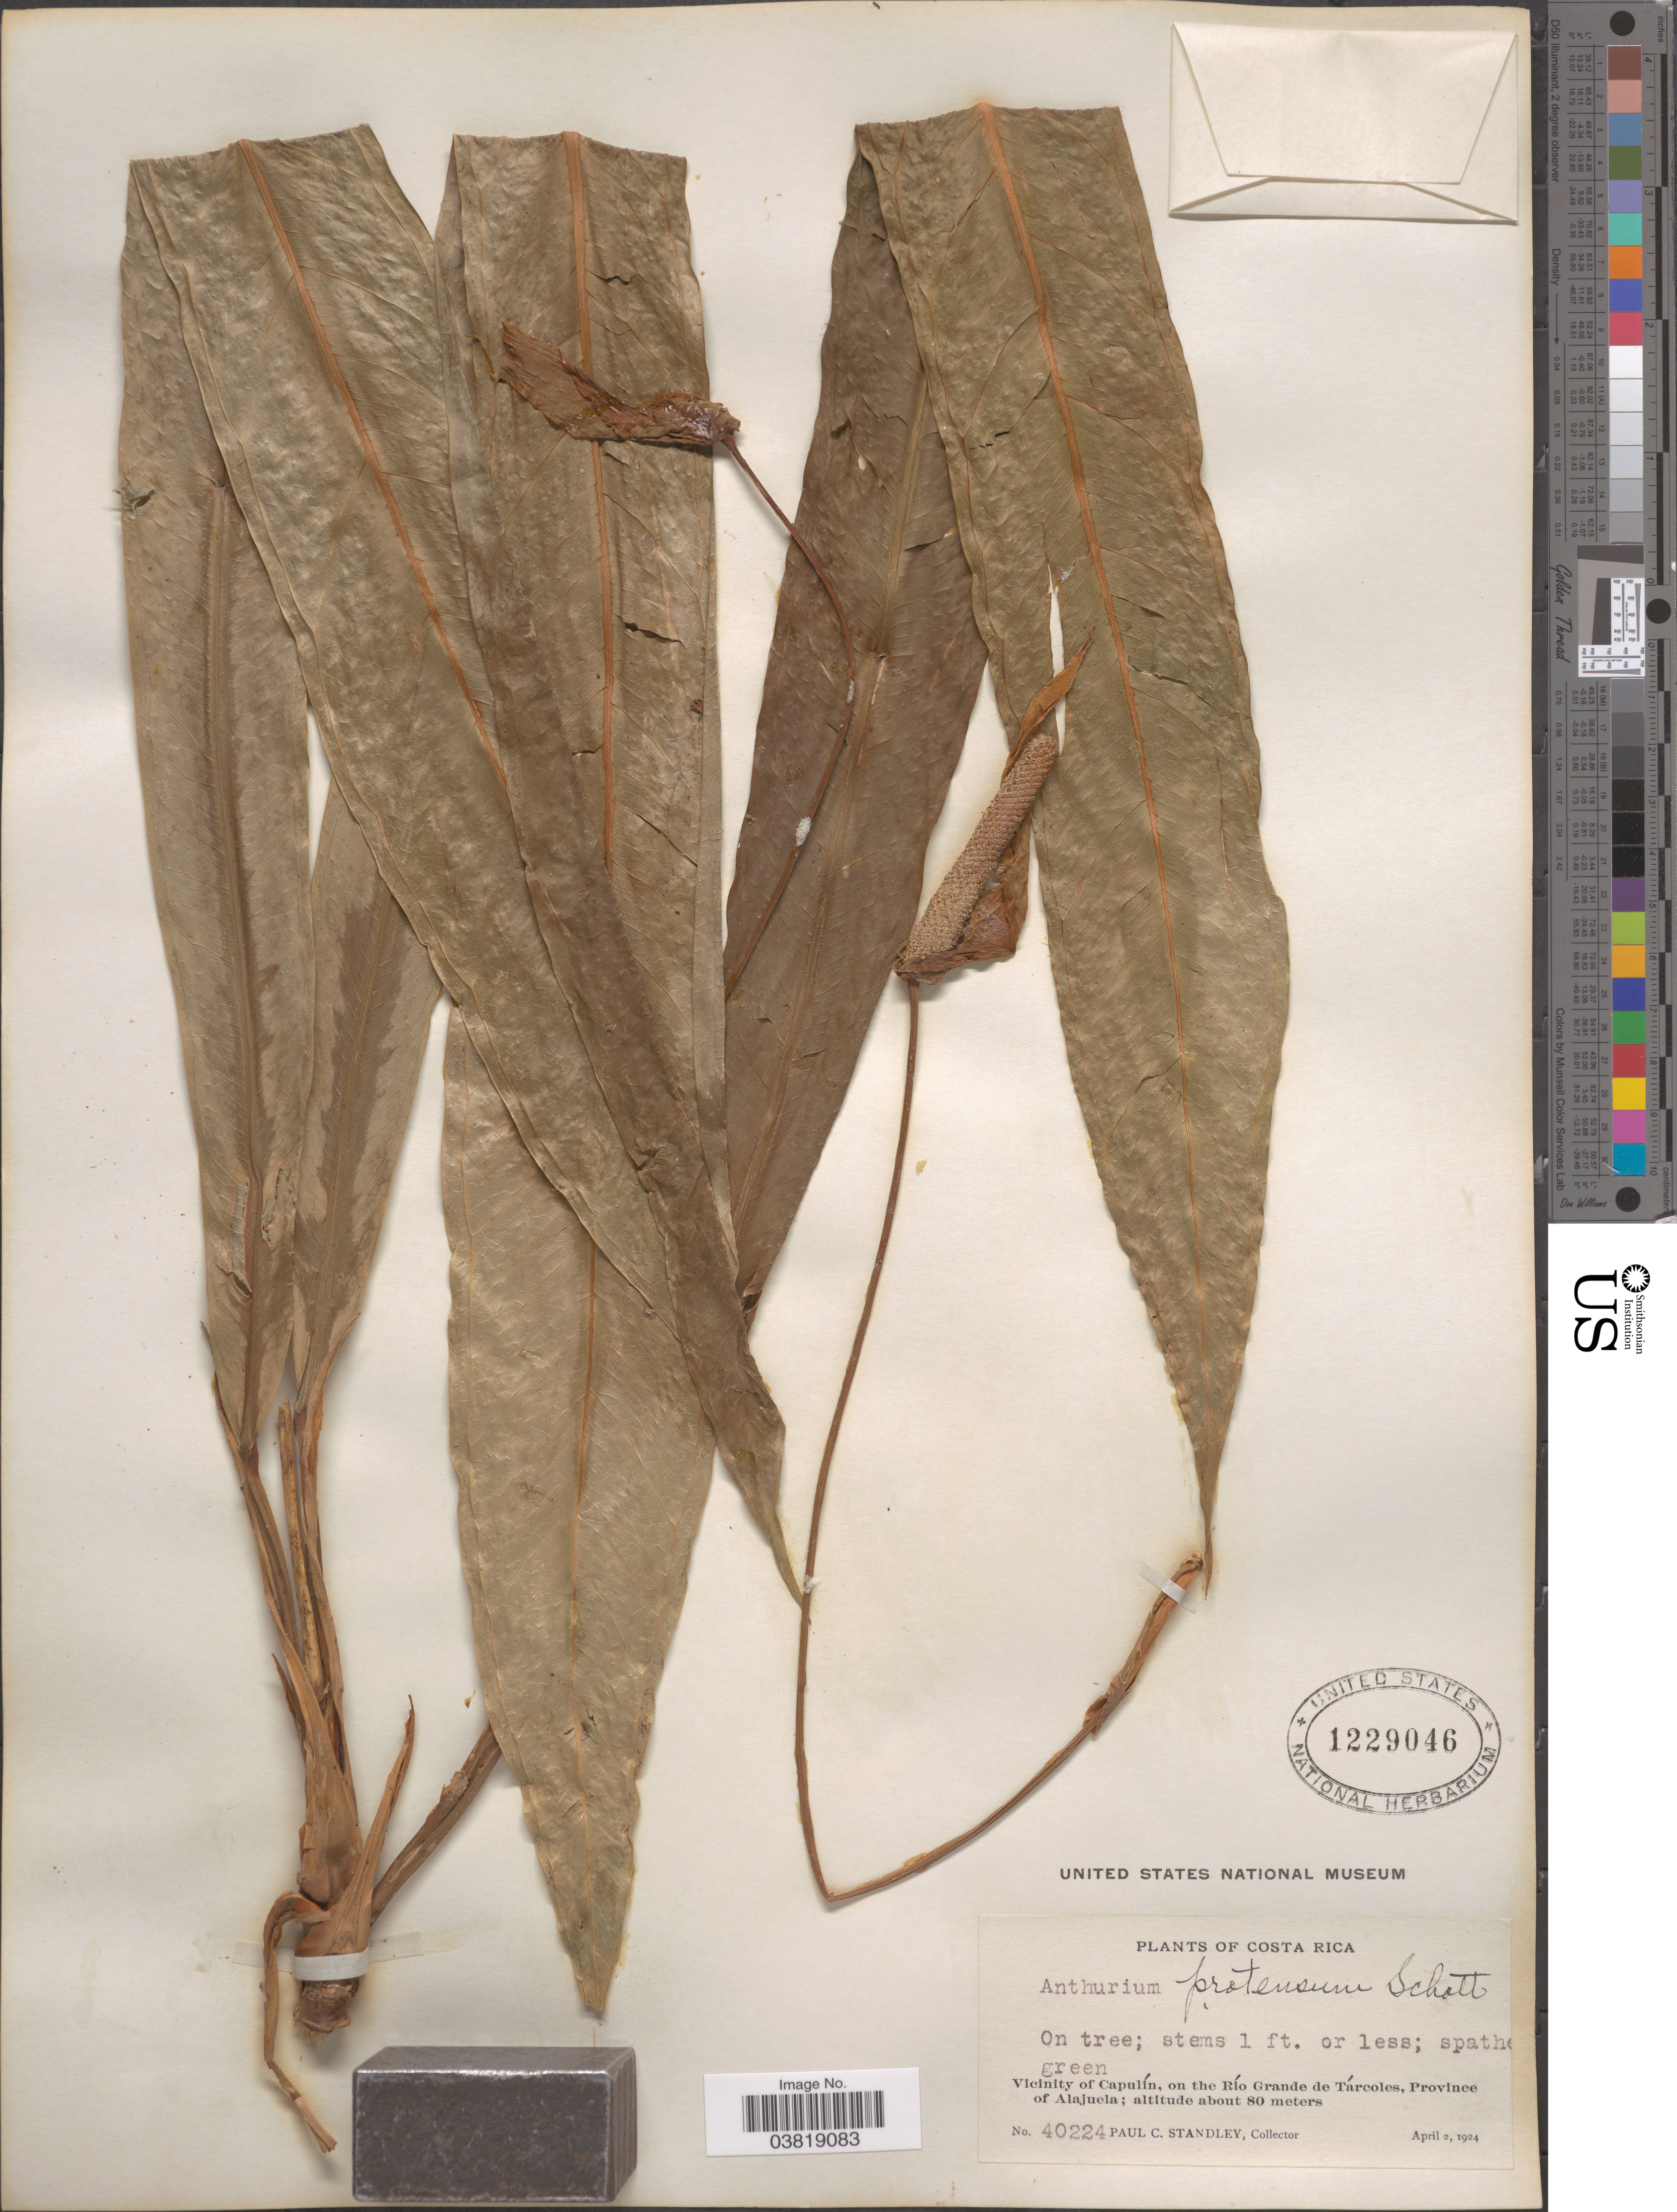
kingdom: Plantae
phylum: Tracheophyta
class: Liliopsida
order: Alismatales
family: Araceae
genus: Anthurium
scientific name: Anthurium protensum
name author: Schott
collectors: P. C. Standley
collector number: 40224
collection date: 1924-04-02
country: Costa Rica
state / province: Alajuela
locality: Vicinity of Capulín, on the Río Grande de Tárcoles.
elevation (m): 80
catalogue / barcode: US 1229046